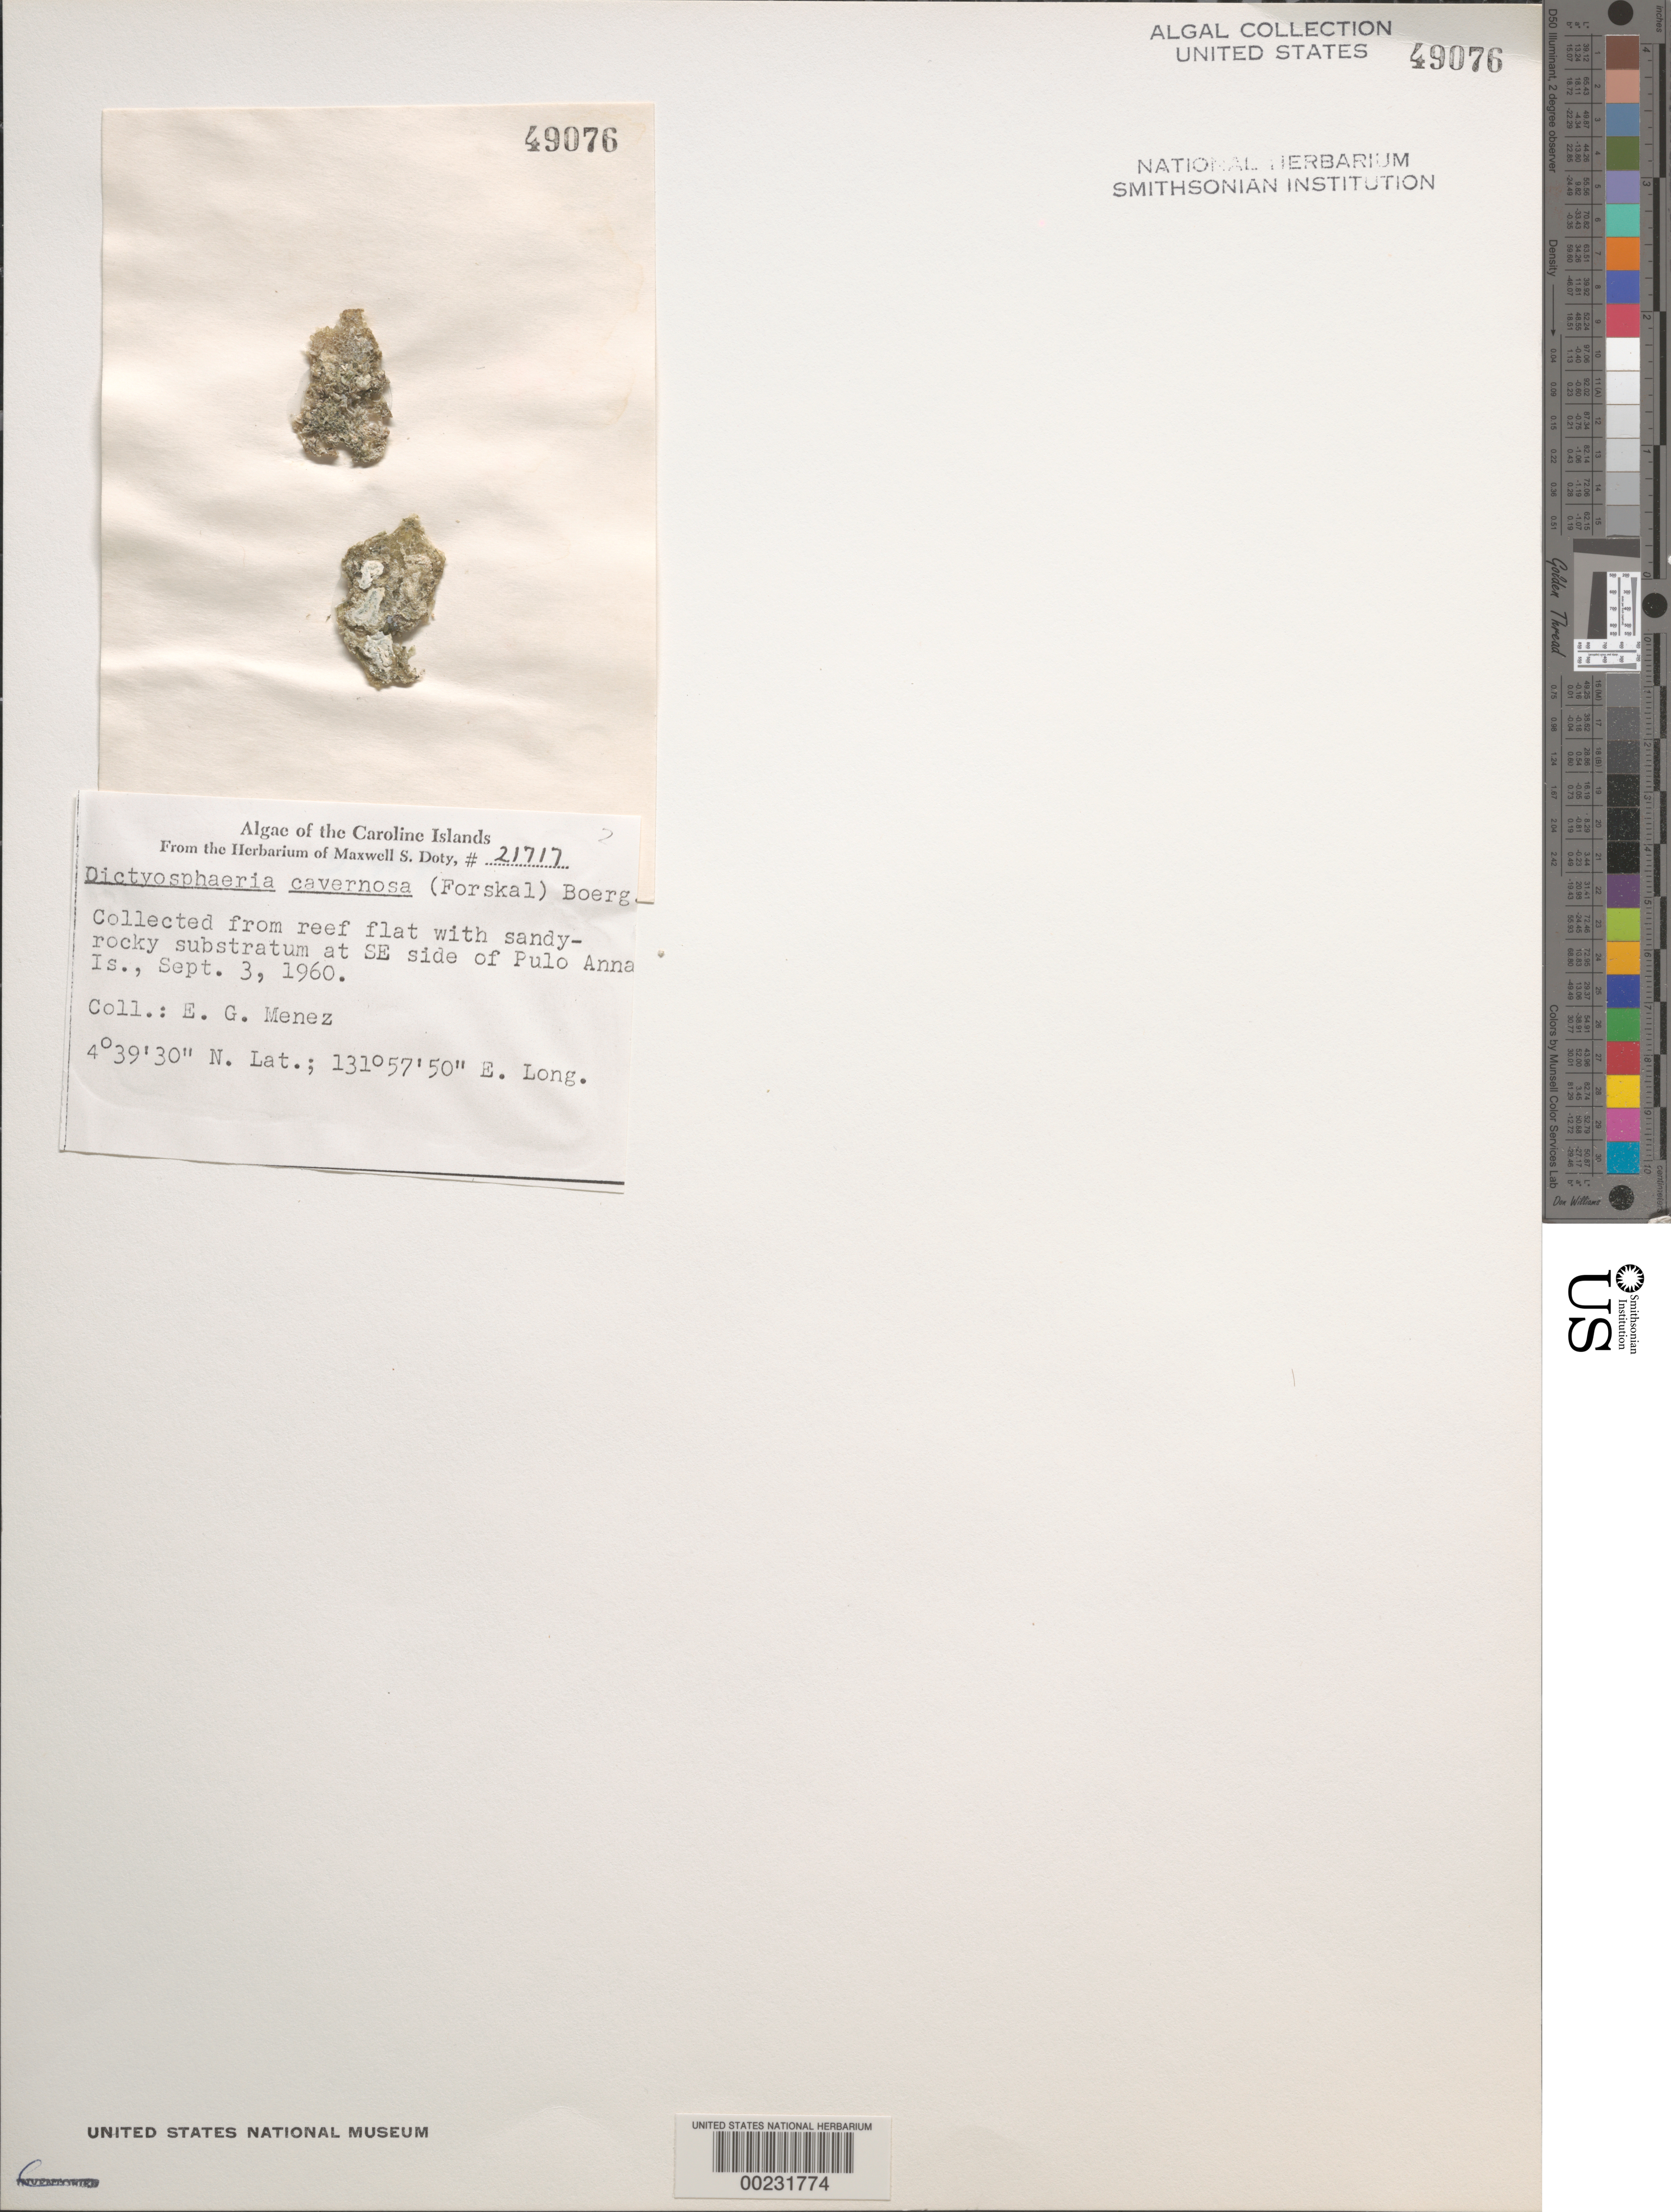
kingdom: Plantae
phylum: Chlorophyta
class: Ulvophyceae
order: Siphonocladales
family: Siphonocladaceae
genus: Dictyosphaeria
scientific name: Dictyosphaeria cavernosa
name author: (Forssk.) Børgesen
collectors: Meñez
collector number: MSD 21717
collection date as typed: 03 Sep 1960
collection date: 1960-09-03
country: Palau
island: Pulo Anna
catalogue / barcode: US 49076